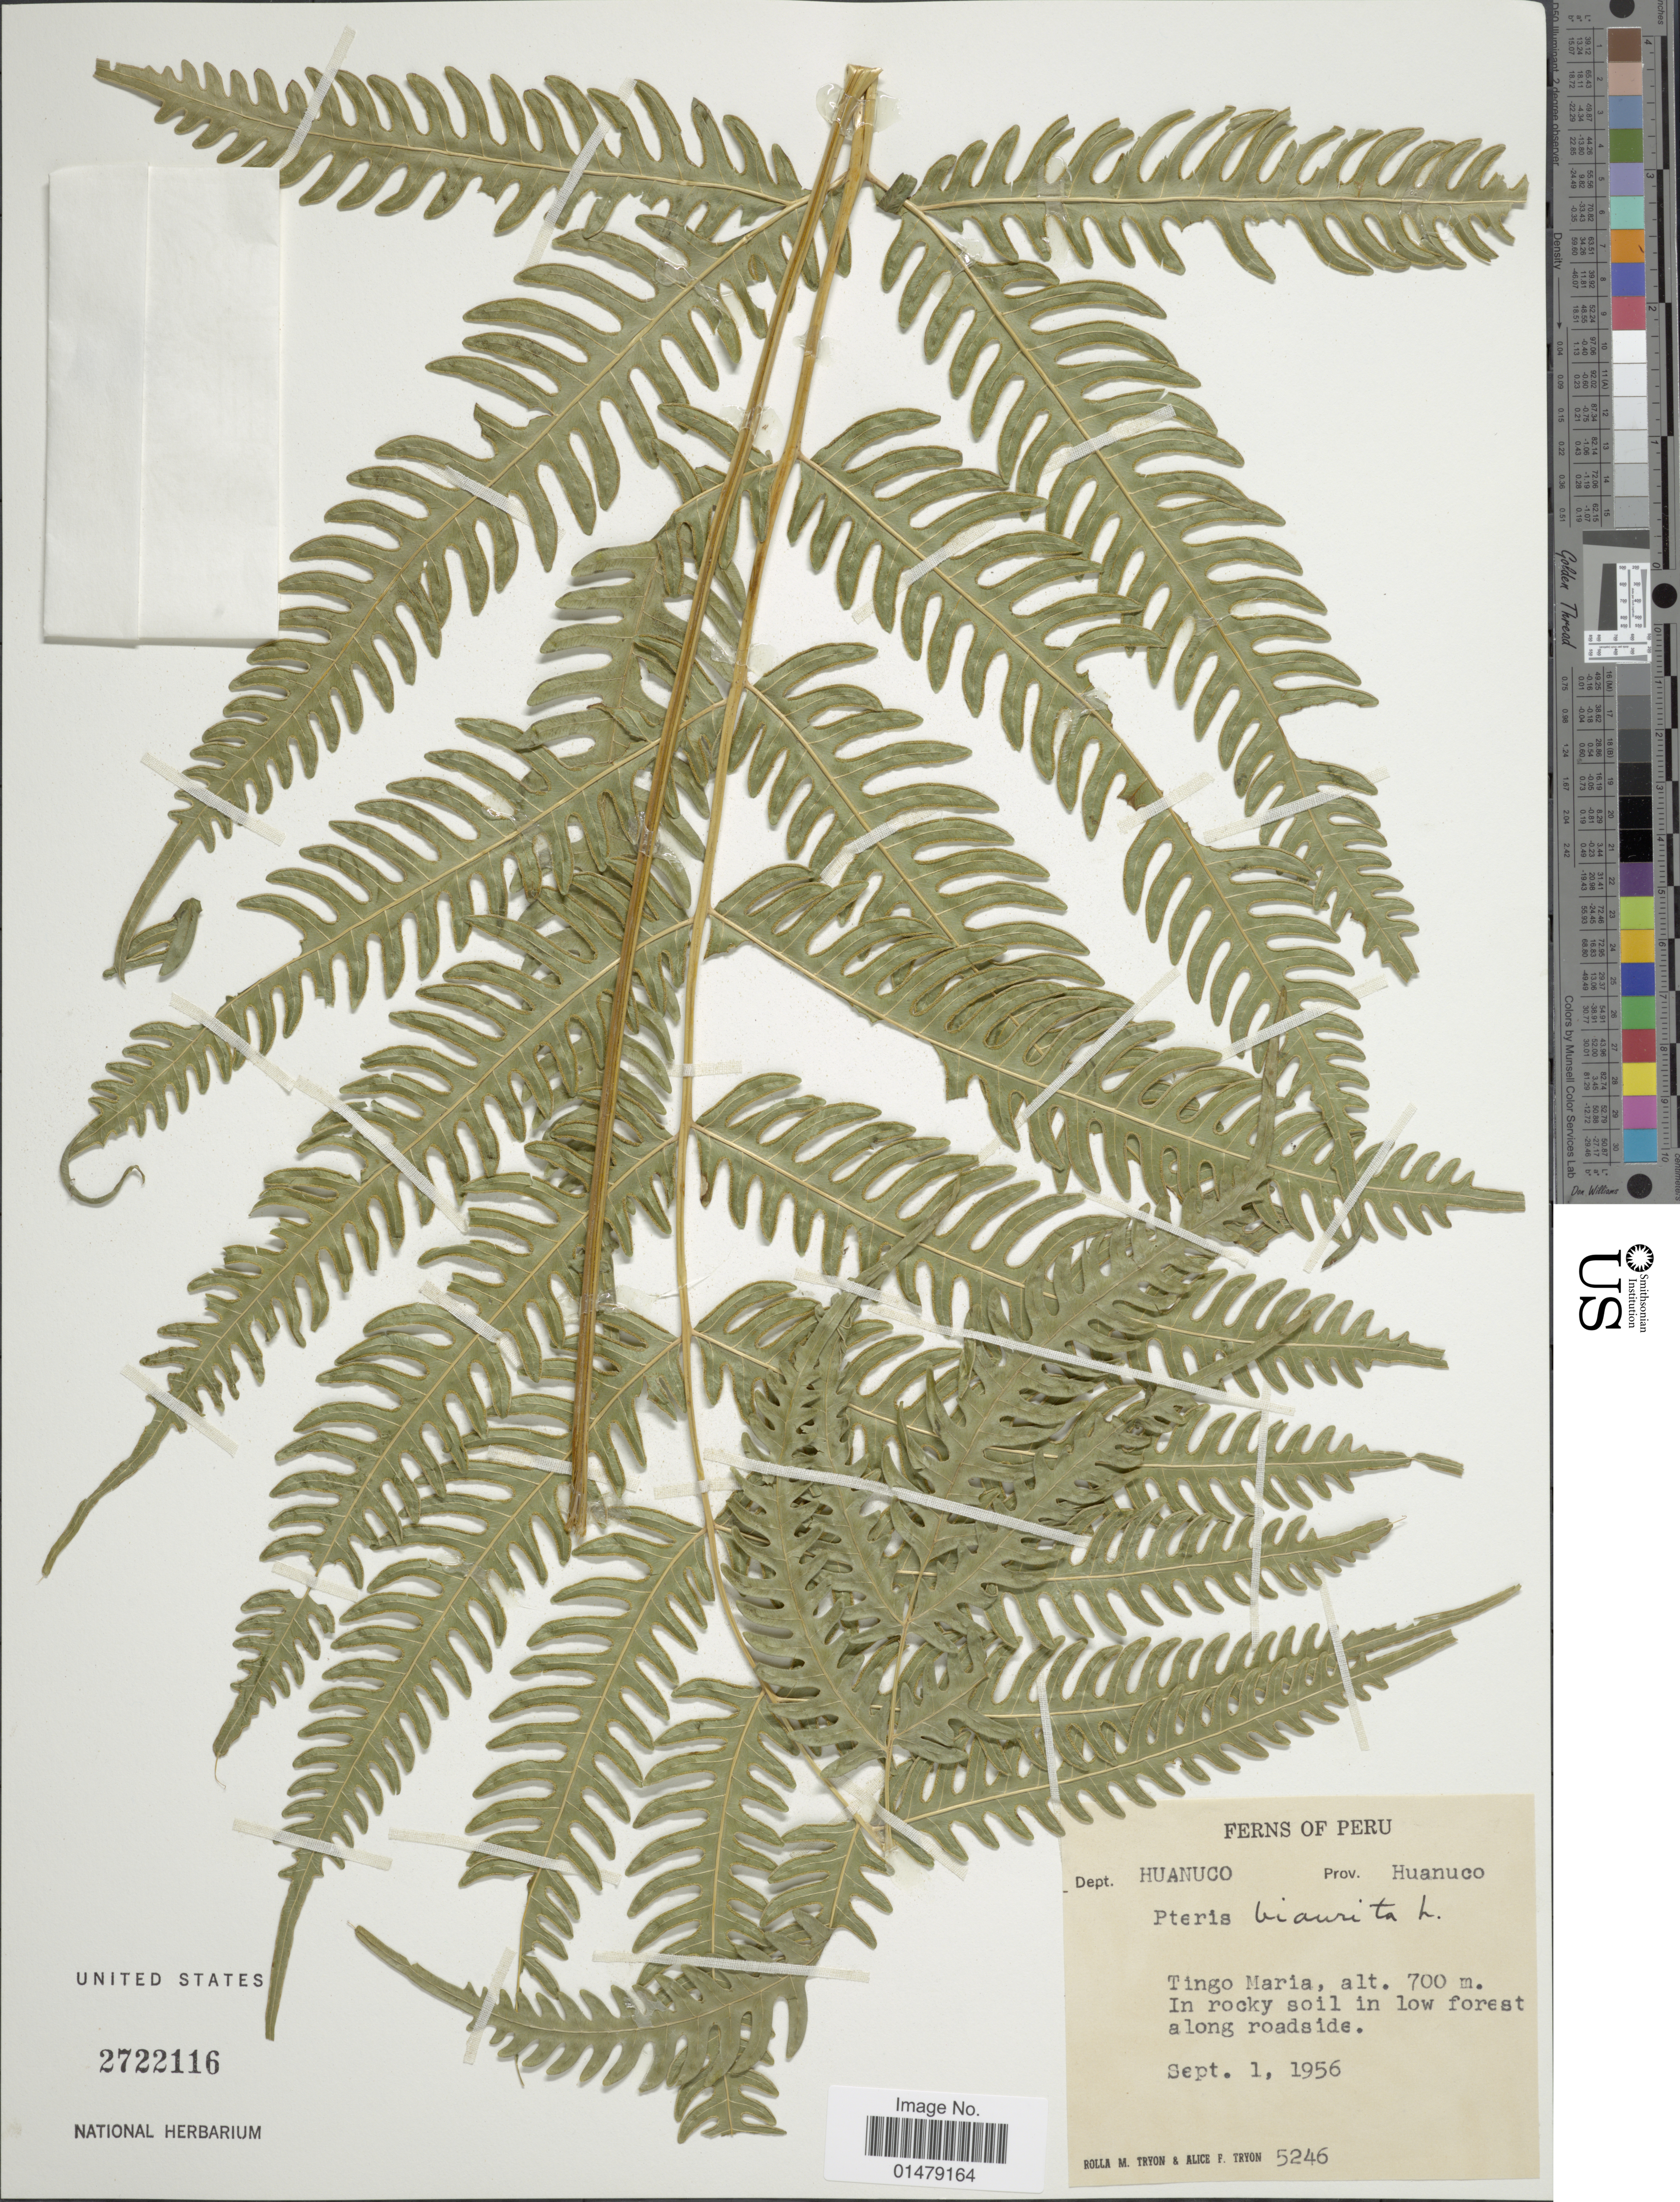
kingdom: Plantae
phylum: Tracheophyta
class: Polypodiopsida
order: Polypodiales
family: Pteridaceae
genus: Pteris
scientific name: Pteris biaurita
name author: L.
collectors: R. M. Tryon & A. F. Tryon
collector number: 5246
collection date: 1956-09-01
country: Peru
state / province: Huánuco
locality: Dept. Huanuco. Prov. Huanuco. Tingo Maria. Along roadside.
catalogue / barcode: US 2722116